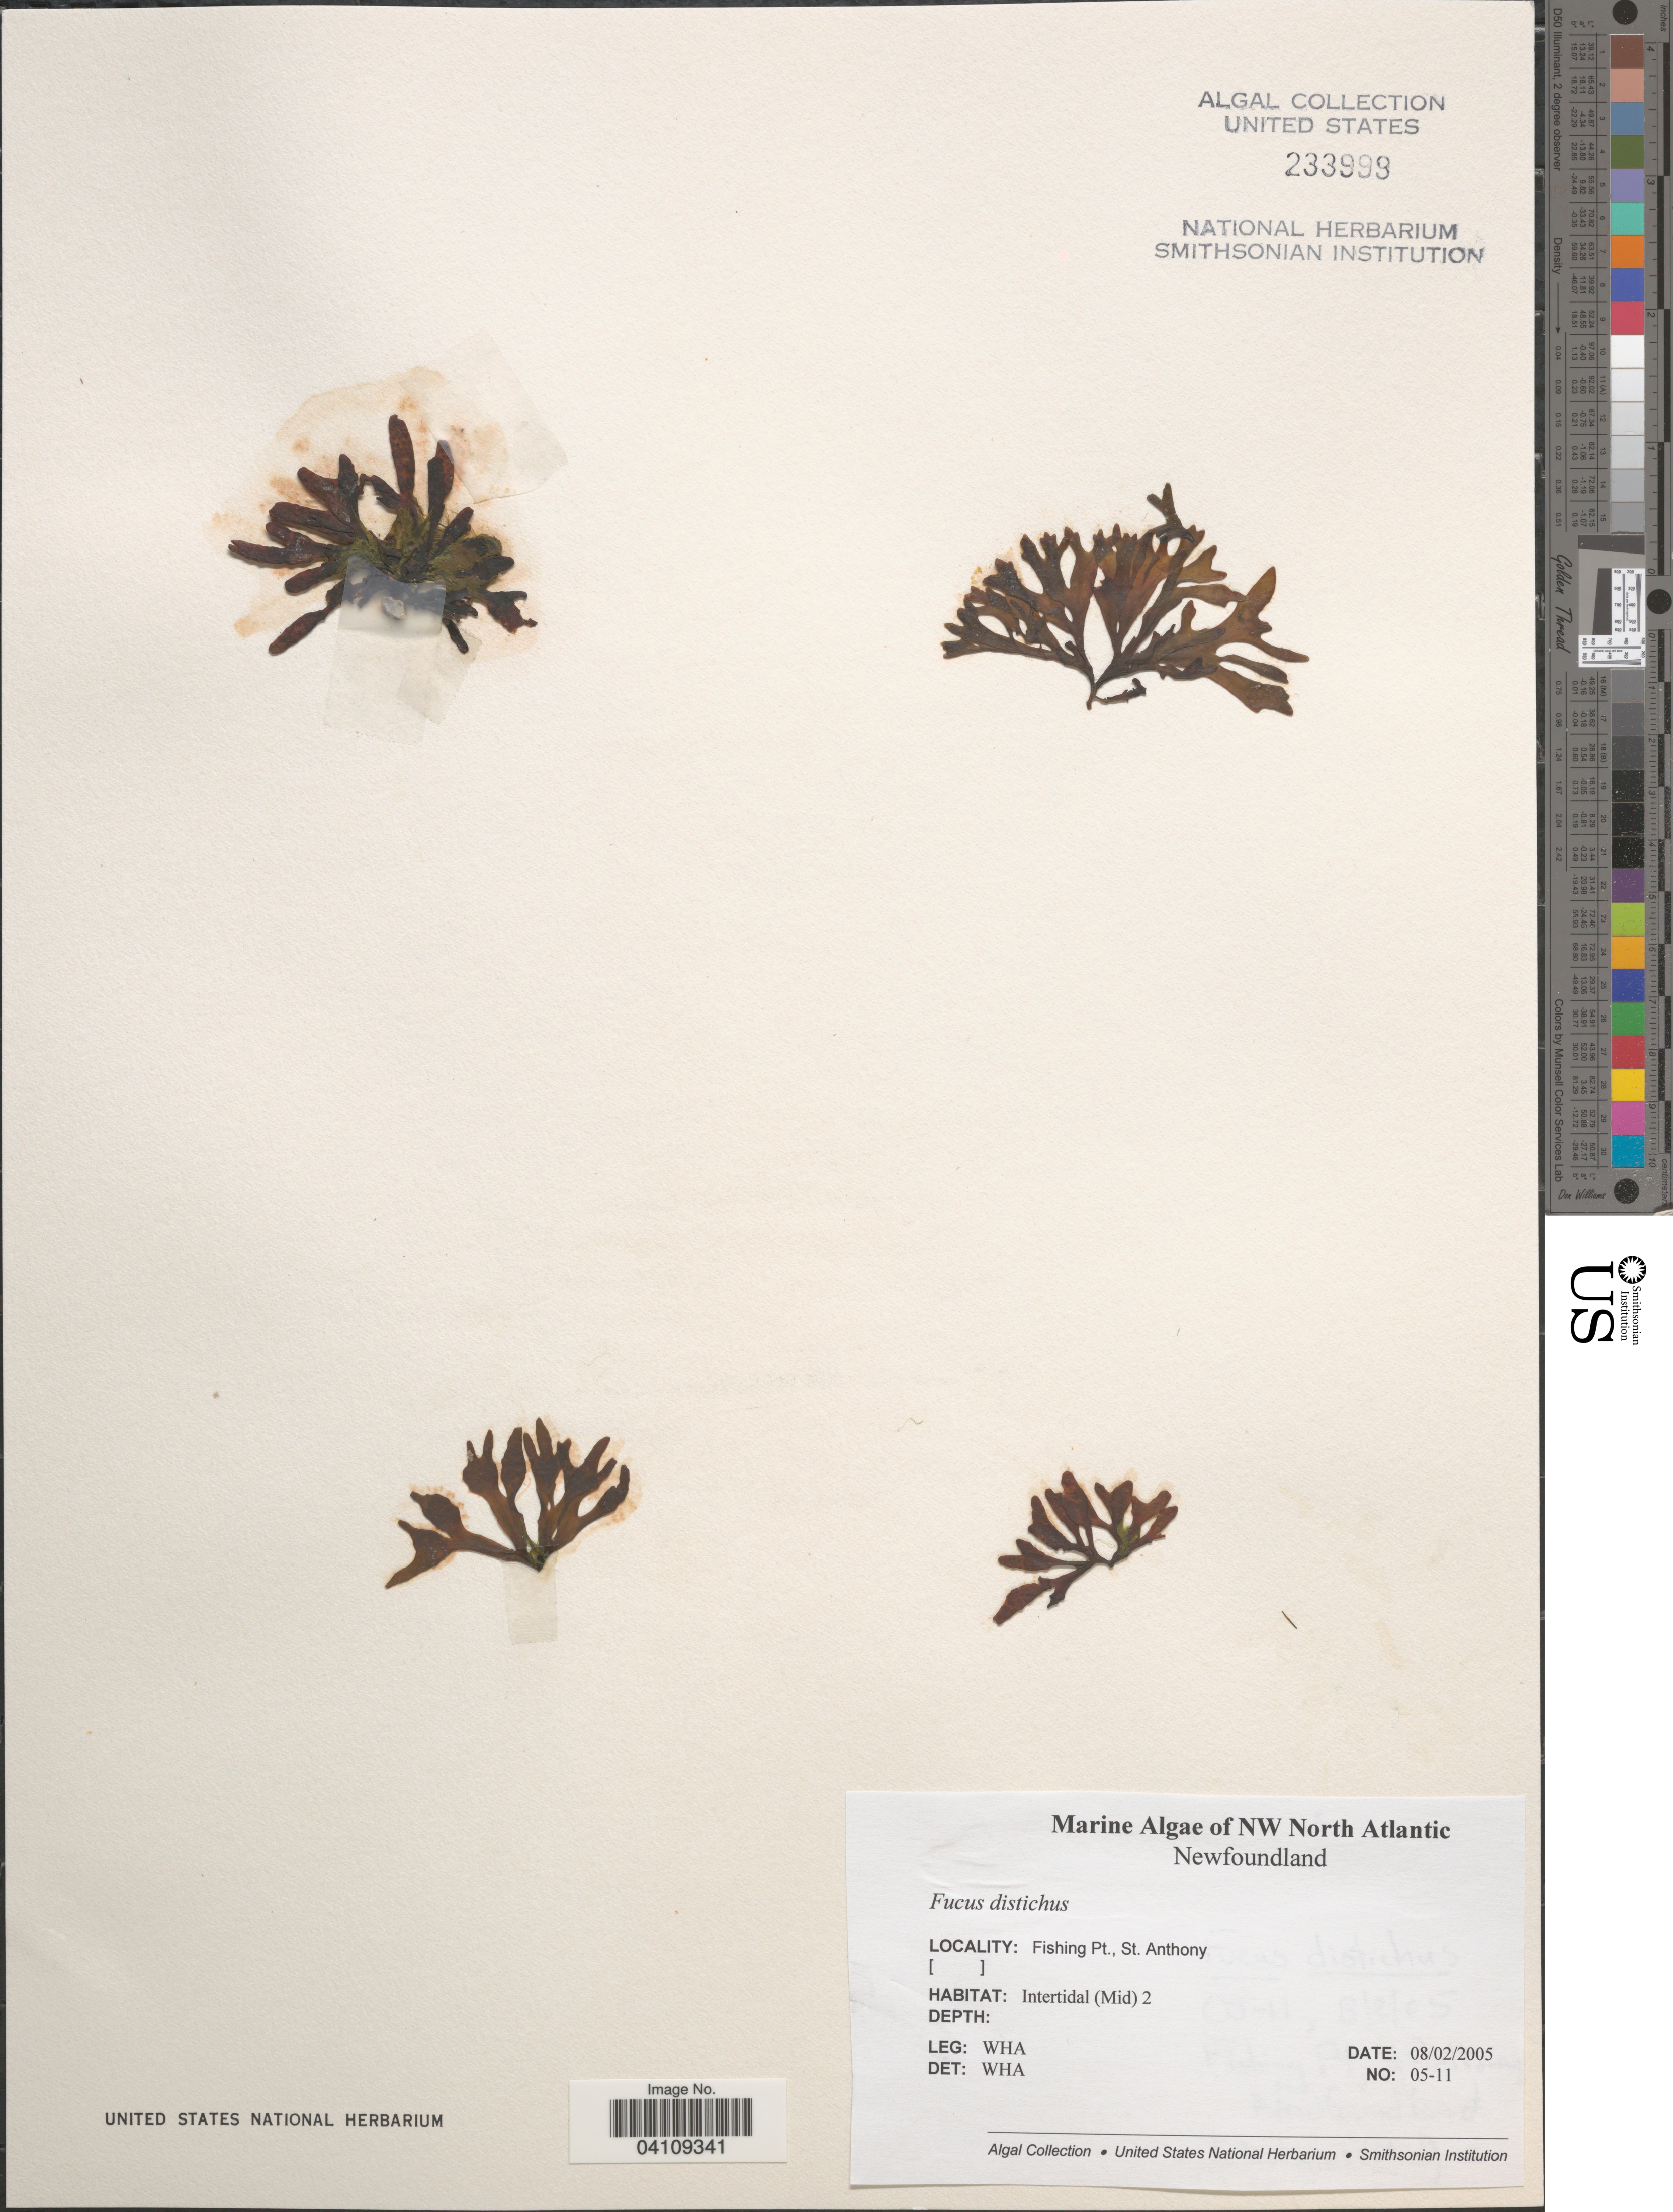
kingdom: Chromista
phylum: Ochrophyta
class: Phaeophyceae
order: Fucales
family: Fucaceae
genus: Fucus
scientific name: Fucus distichus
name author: L.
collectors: W. H. Adey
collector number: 05-11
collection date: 2005-02-08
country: Canada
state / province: Newfoundland and Labrador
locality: NW North Atlantic. Fishing Pt., St. Anthony.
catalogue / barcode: US 233999